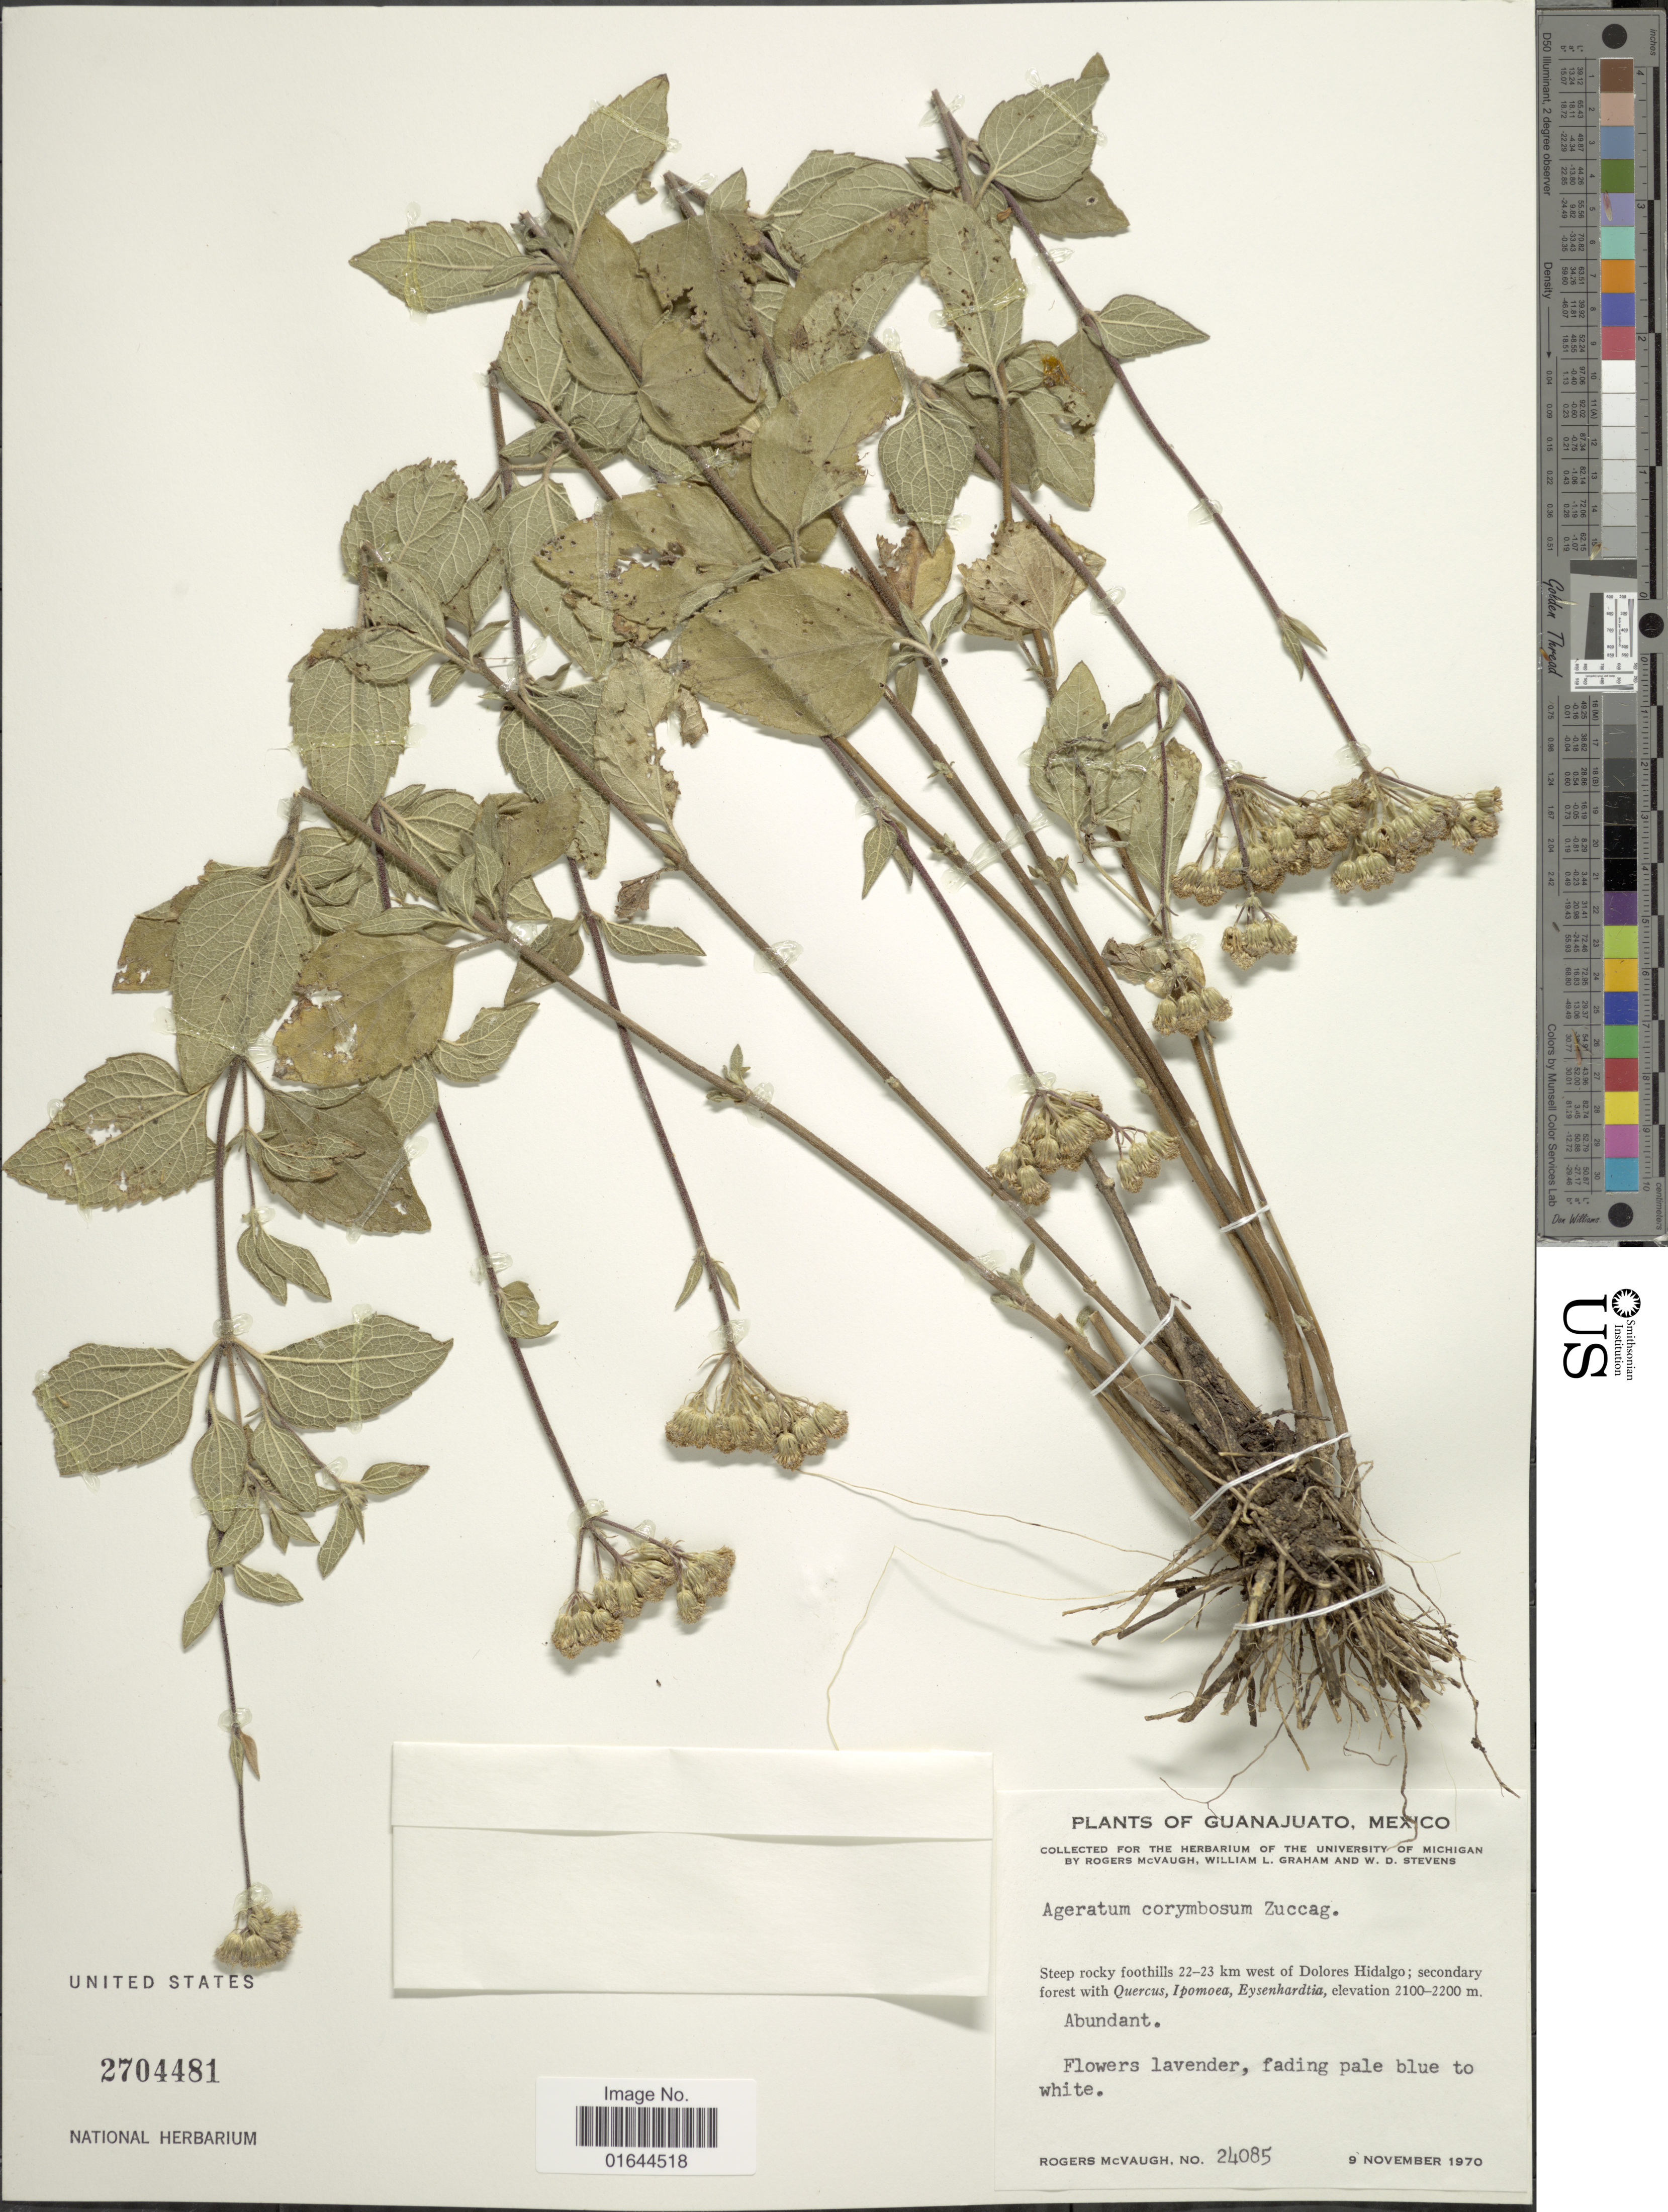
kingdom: Plantae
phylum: Tracheophyta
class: Magnoliopsida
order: Asterales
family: Asteraceae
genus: Ageratum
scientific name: Ageratum corymbosum f. corymbosum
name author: Zuccagni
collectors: R. McVaugh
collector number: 24085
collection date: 1970-11-09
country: Mexico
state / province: Guanajuato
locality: Guanajuato, Steep rocky foothills 22-23 km west of Dolores Hidalgo.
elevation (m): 2100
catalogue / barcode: US 2704481